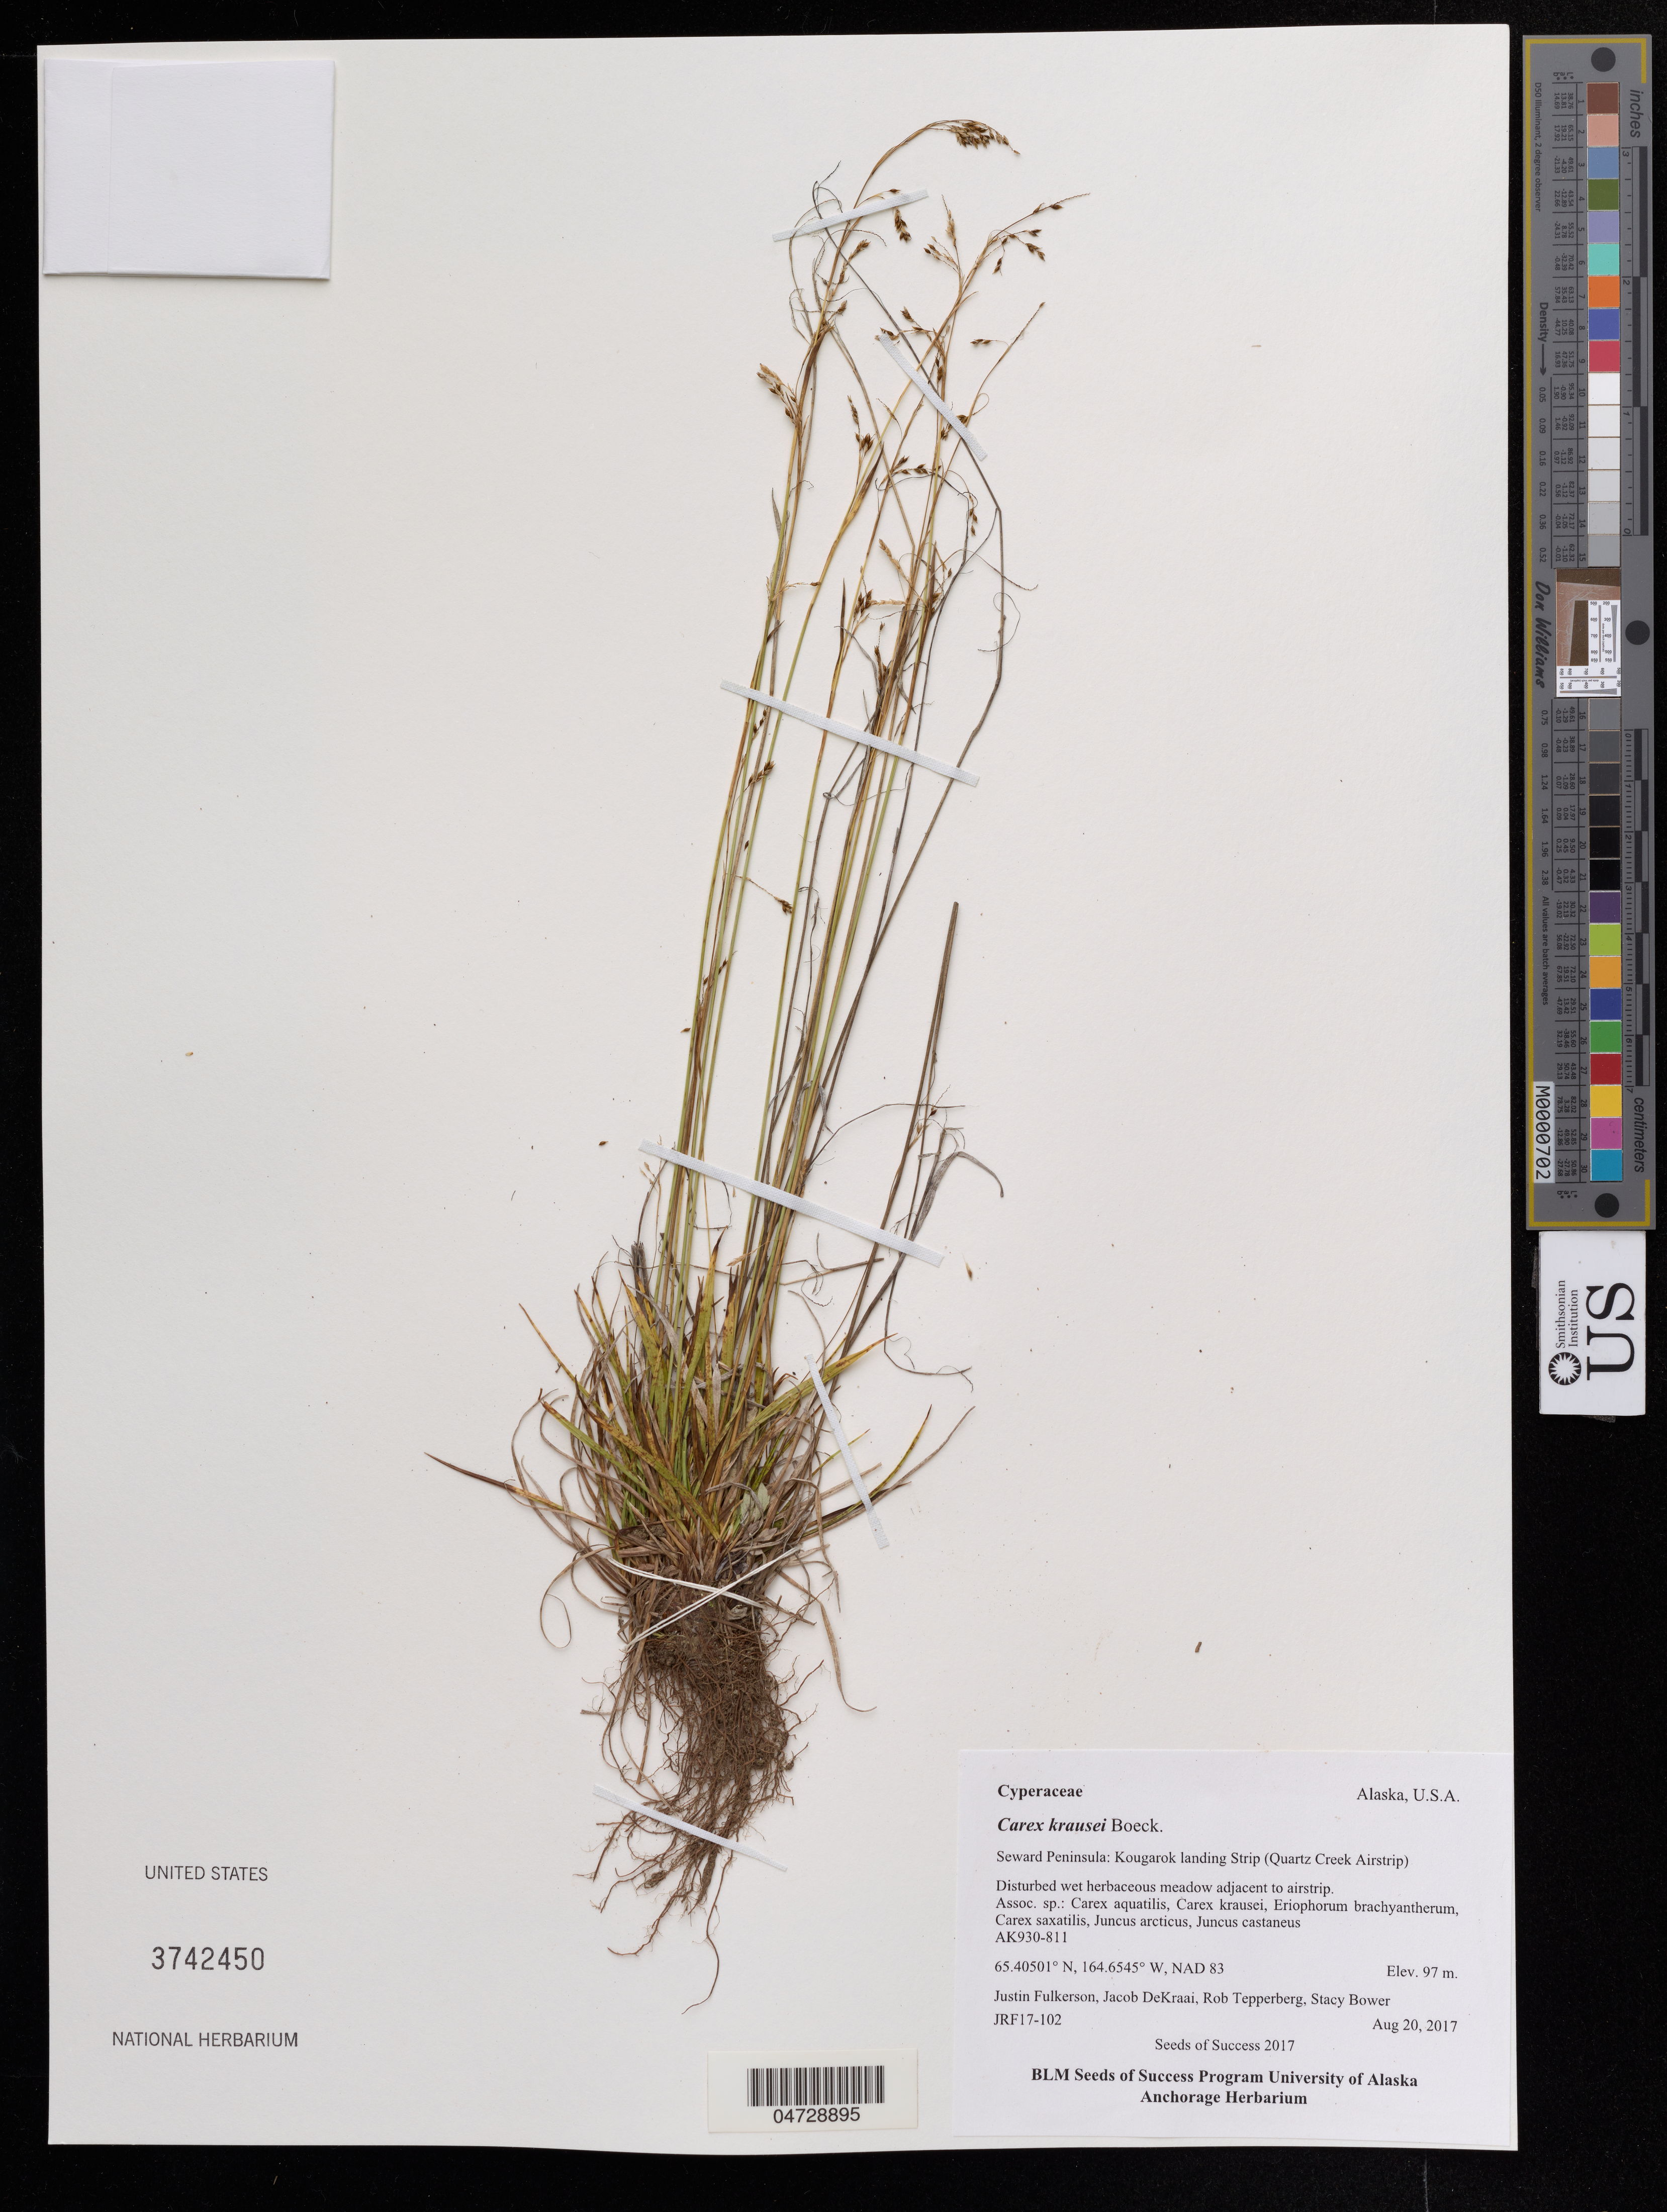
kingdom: Plantae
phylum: Tracheophyta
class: Liliopsida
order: Poales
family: Cyperaceae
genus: Carex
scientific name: Carex krausei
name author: Boeckeler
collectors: J. Fulkerson, J. DeKraai & R. Tepperberg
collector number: JRF17-102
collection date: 2017-08-20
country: United States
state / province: Alaska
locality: Seward Peninsula: Kougarok landing Strip (Quartz Creek Airstrip).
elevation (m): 97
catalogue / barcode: US 3742450